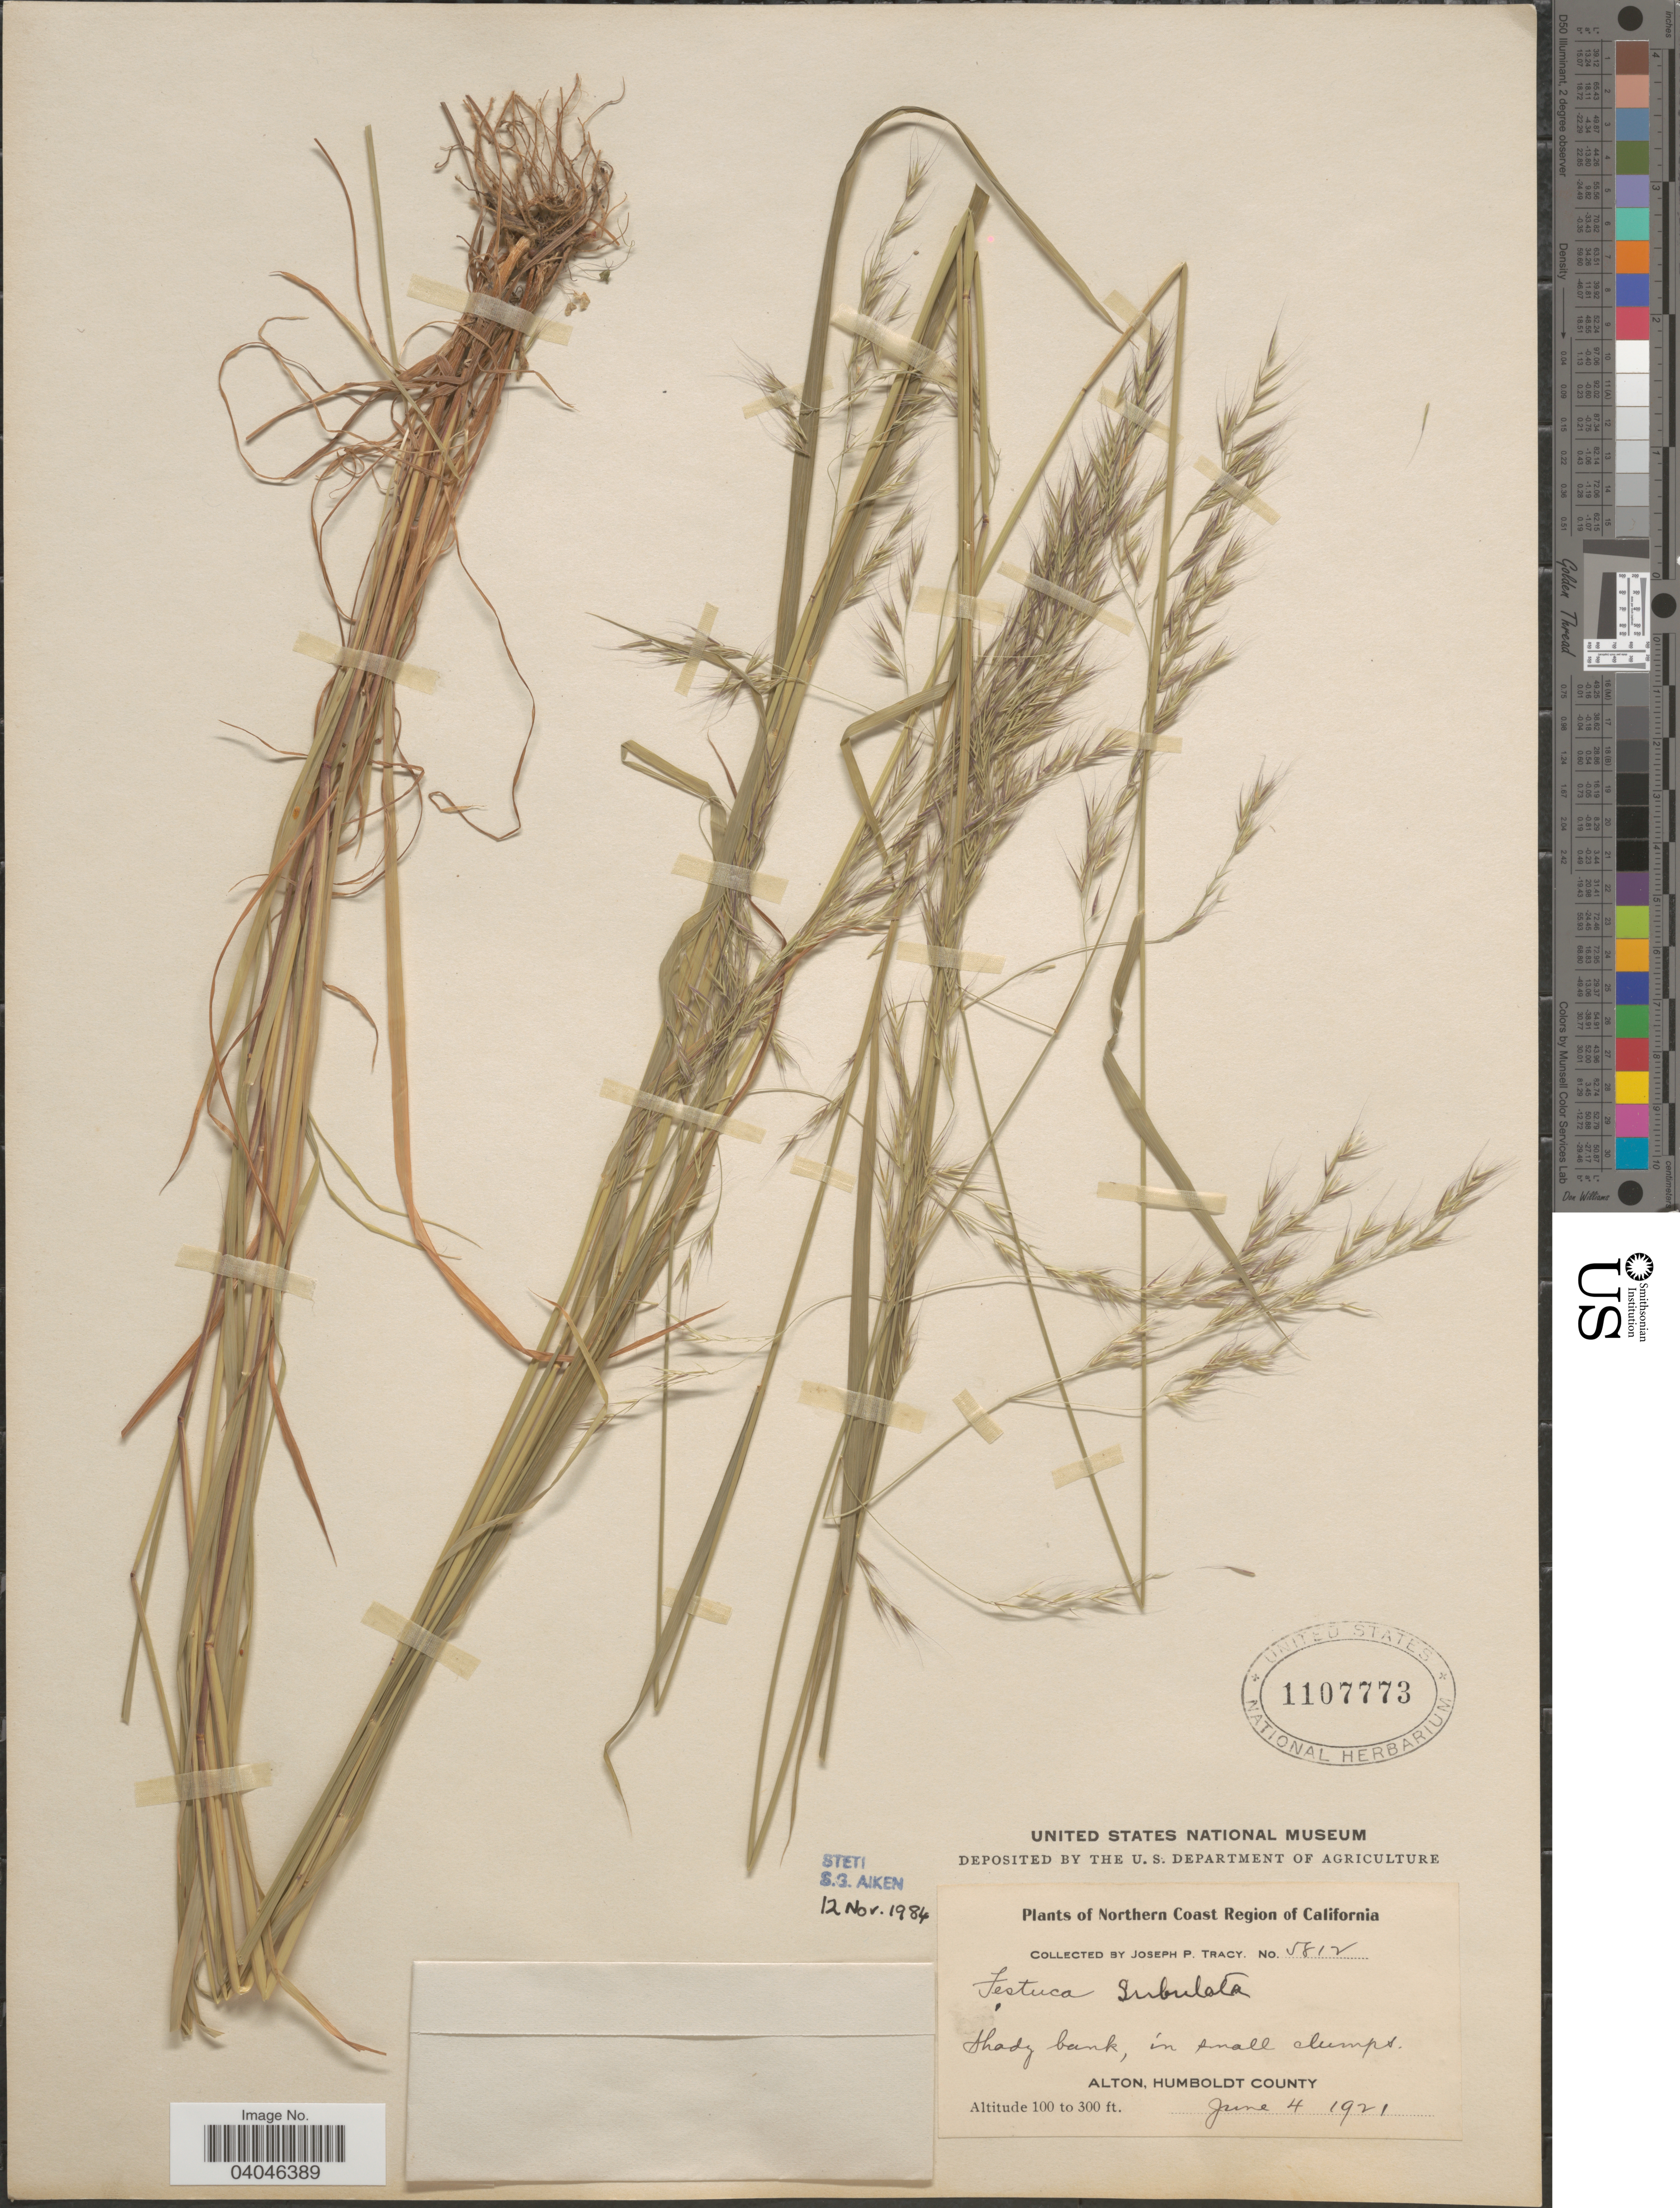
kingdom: Plantae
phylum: Tracheophyta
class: Liliopsida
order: Poales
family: Poaceae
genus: Festuca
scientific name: Festuca subulata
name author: Trin.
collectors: J. Tracy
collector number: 5812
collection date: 1921-06-04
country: United States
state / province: California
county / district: Humboldt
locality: Northern Coast Region of California. Alton, Humboldt County.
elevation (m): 30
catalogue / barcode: US 1107773